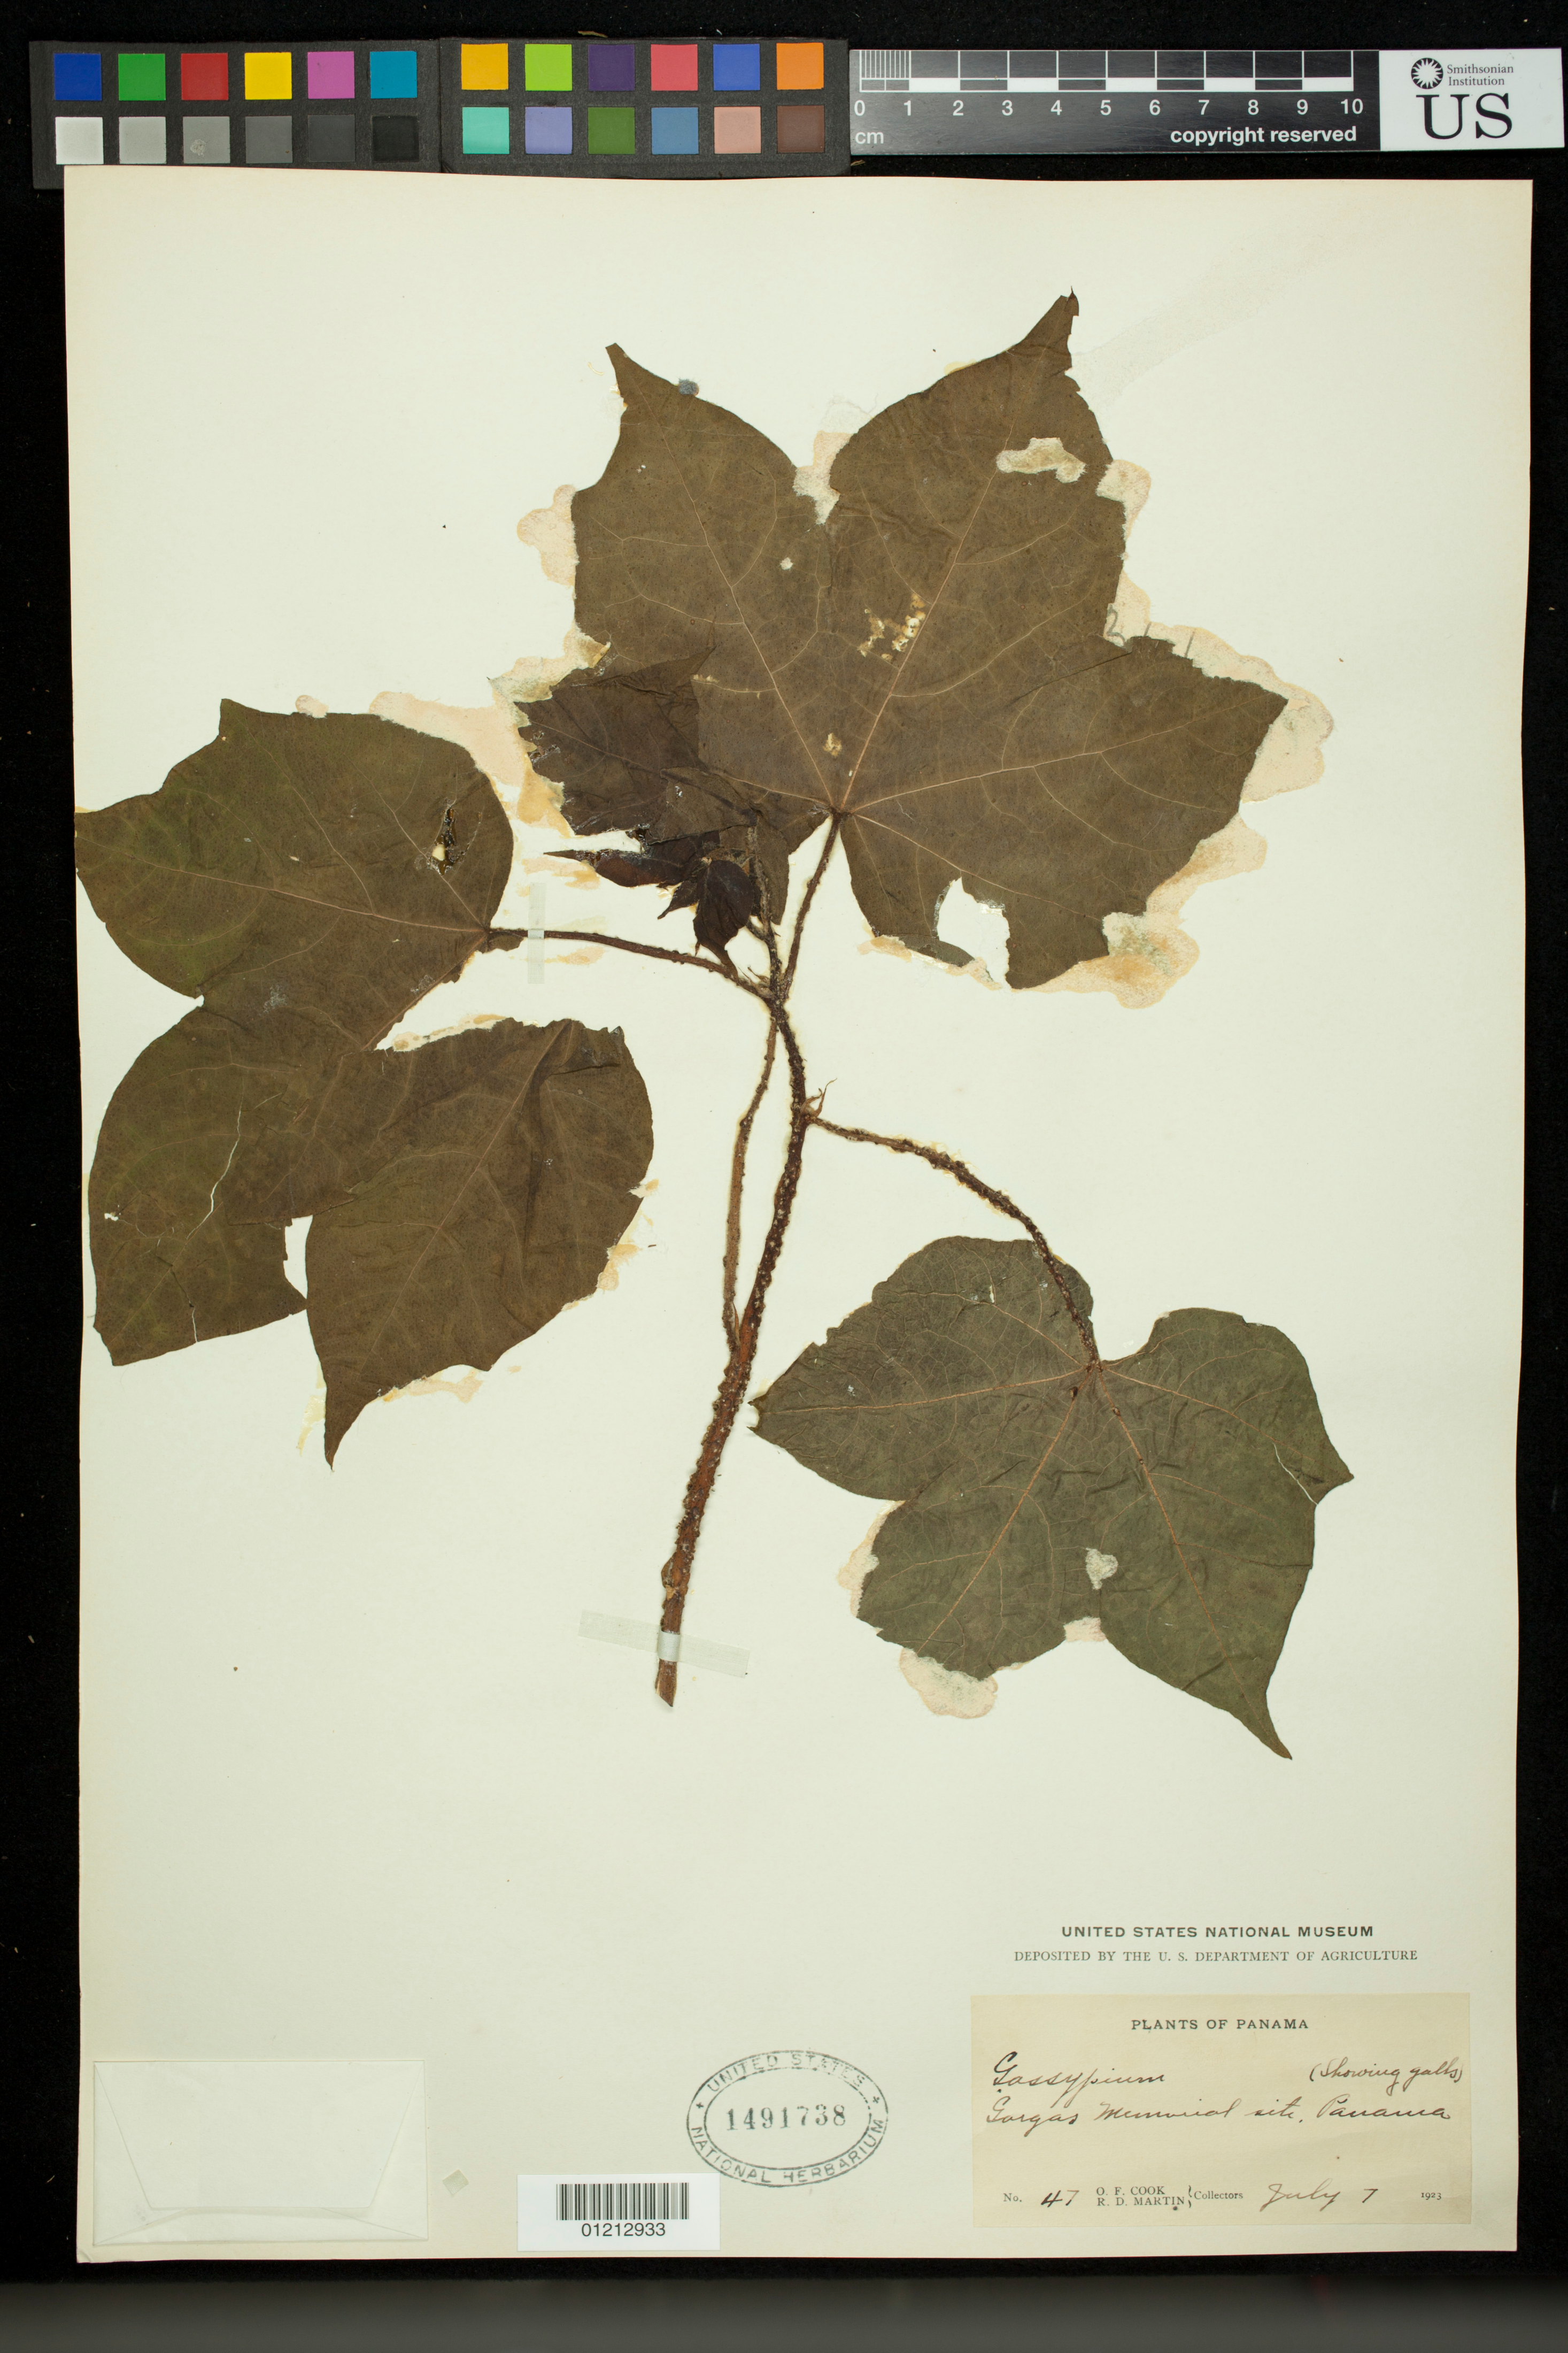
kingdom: Plantae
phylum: Tracheophyta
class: Magnoliopsida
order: Malvales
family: Malvaceae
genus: Gossypium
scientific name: Gossypium sp.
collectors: O. F. Cook & R. D. Martin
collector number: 47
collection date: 1923-07-07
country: Panama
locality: Gorgas Memorial [[sito?]] Panama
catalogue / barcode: US 1491738